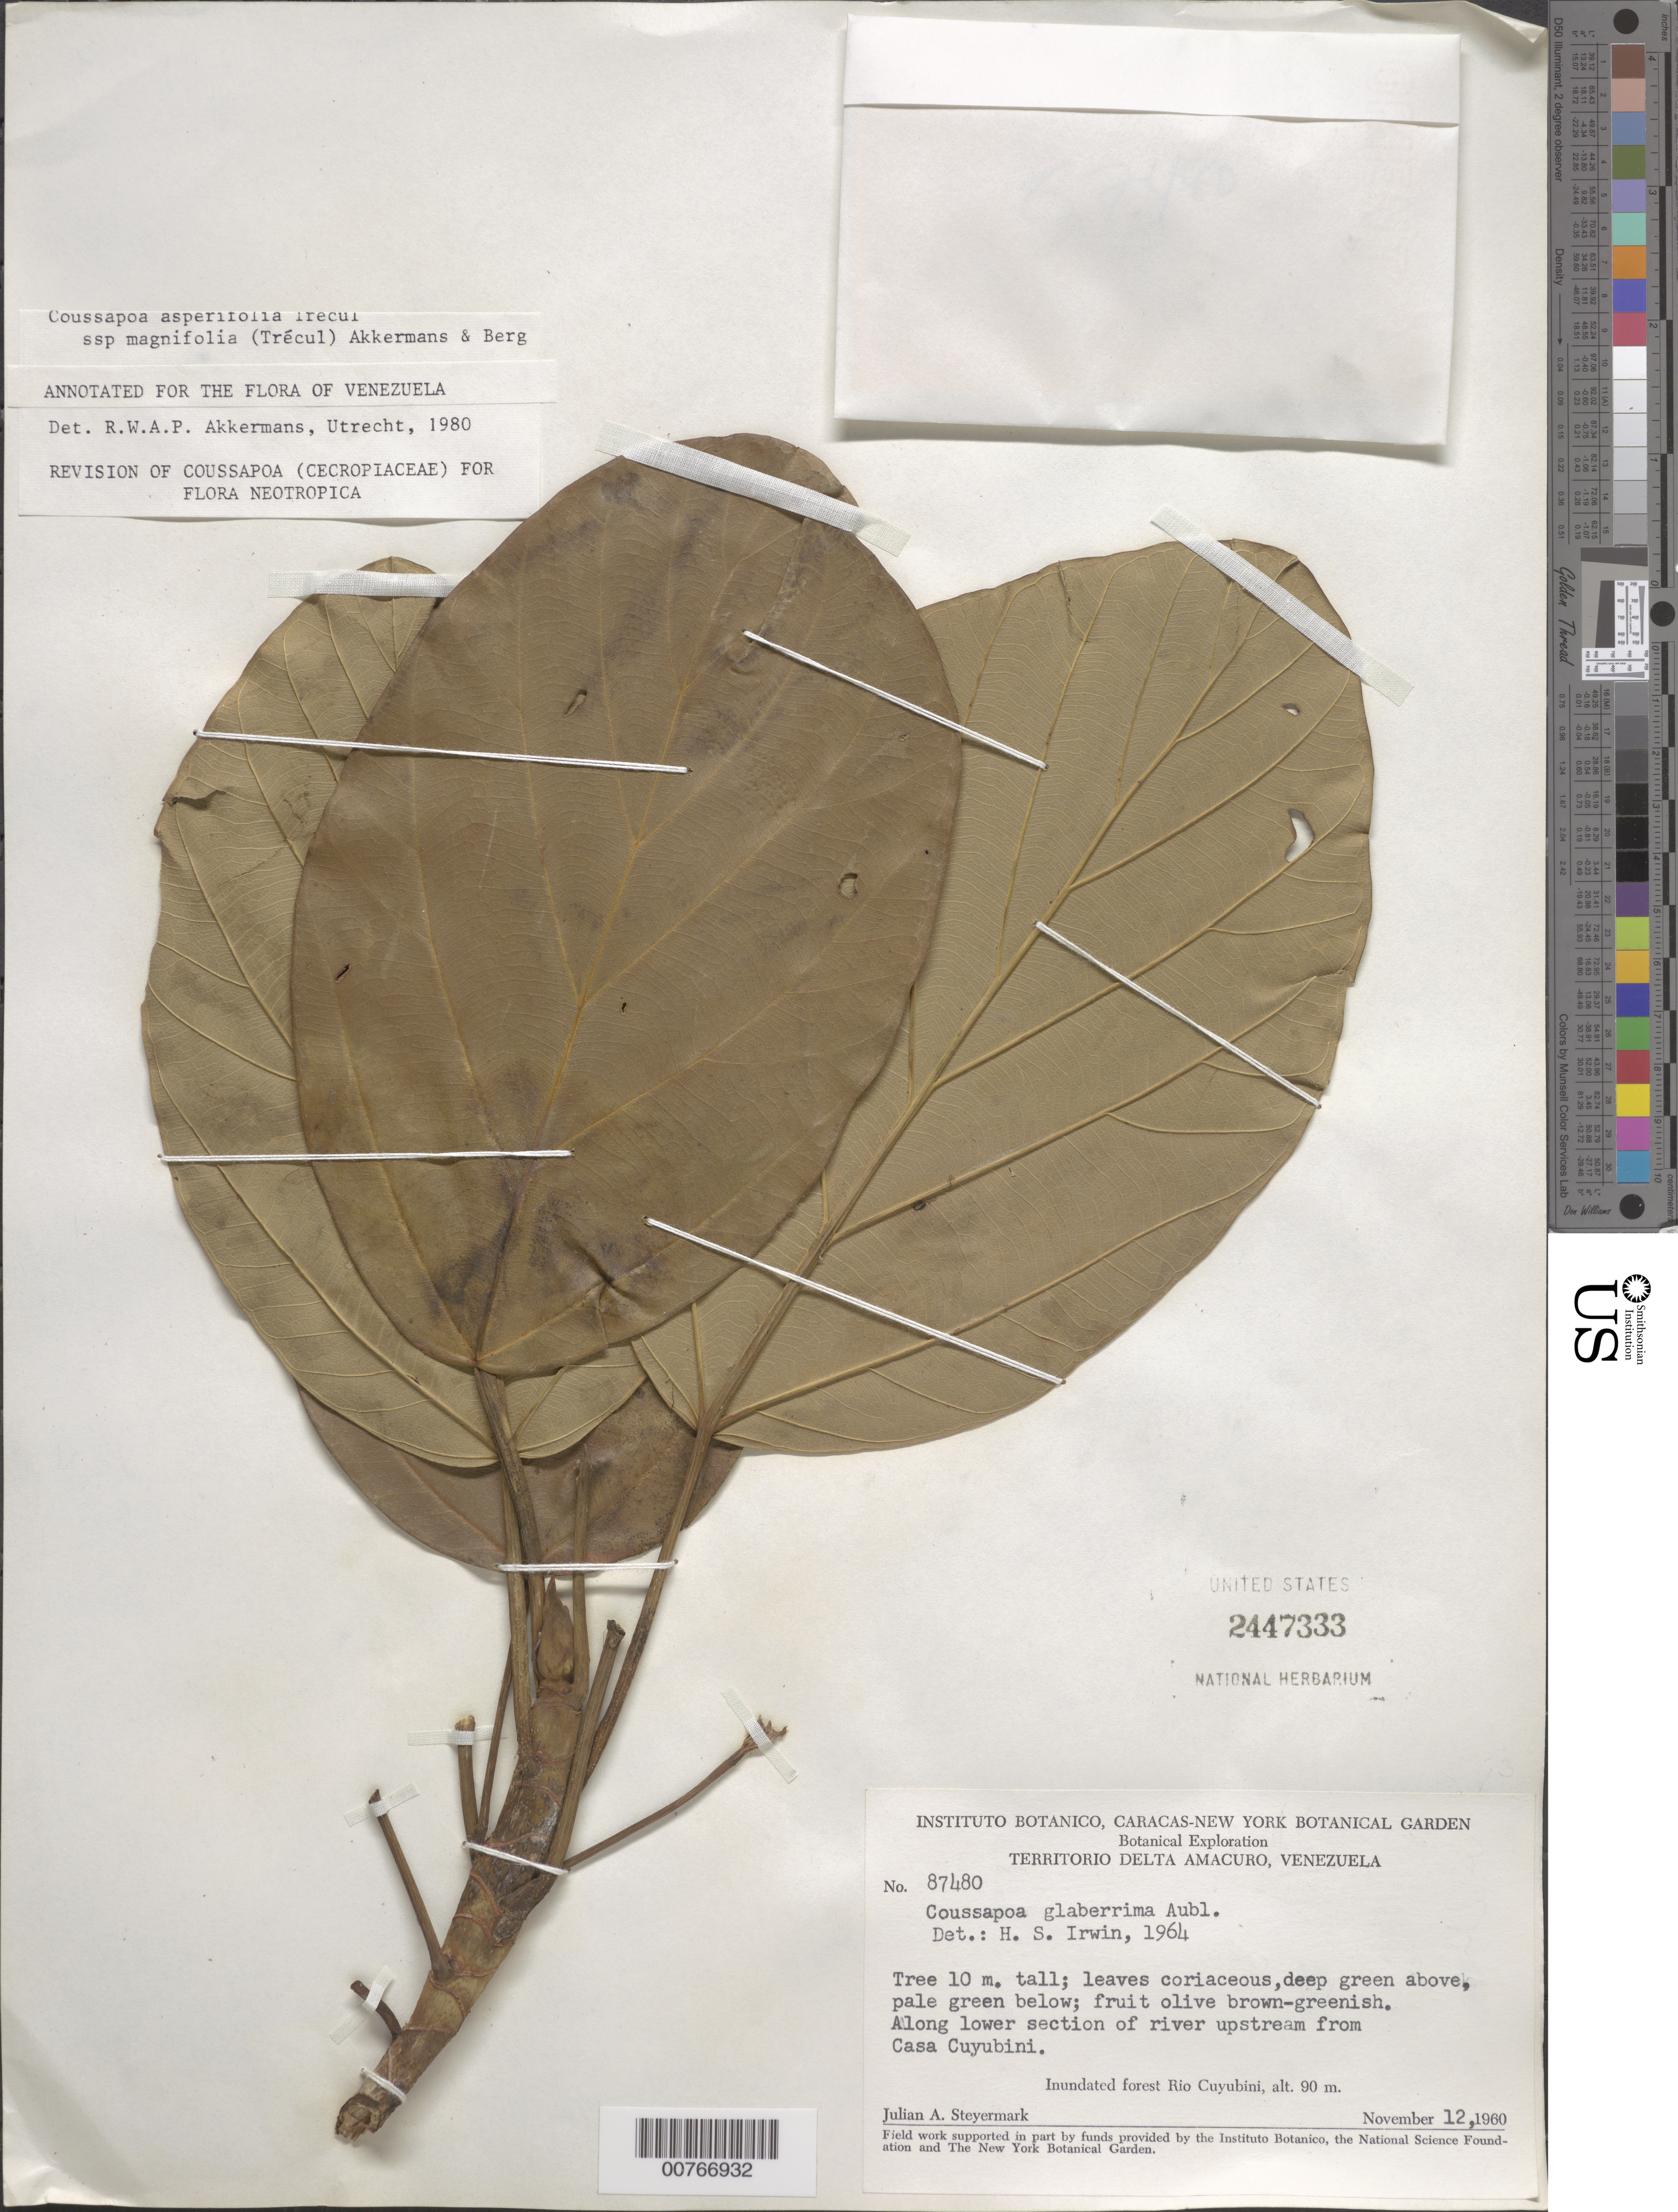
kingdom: Plantae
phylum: Tracheophyta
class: Magnoliopsida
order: Rosales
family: Urticaceae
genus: Coussapoa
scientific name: Coussapoa asperifolia subsp. magnifolia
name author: (Trécul) Akkermans & C.C. Berg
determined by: Akkermans, R. W. A. P.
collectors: J. Steyermark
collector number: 87480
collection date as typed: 12-Nov-60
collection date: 1960-11-12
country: Venezuela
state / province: Delta Amacuro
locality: Río Cuyubini, along lower section of river, upstream from Casa Cuyubini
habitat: Inundated forest; along lower section of river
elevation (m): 90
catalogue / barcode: US 2447333